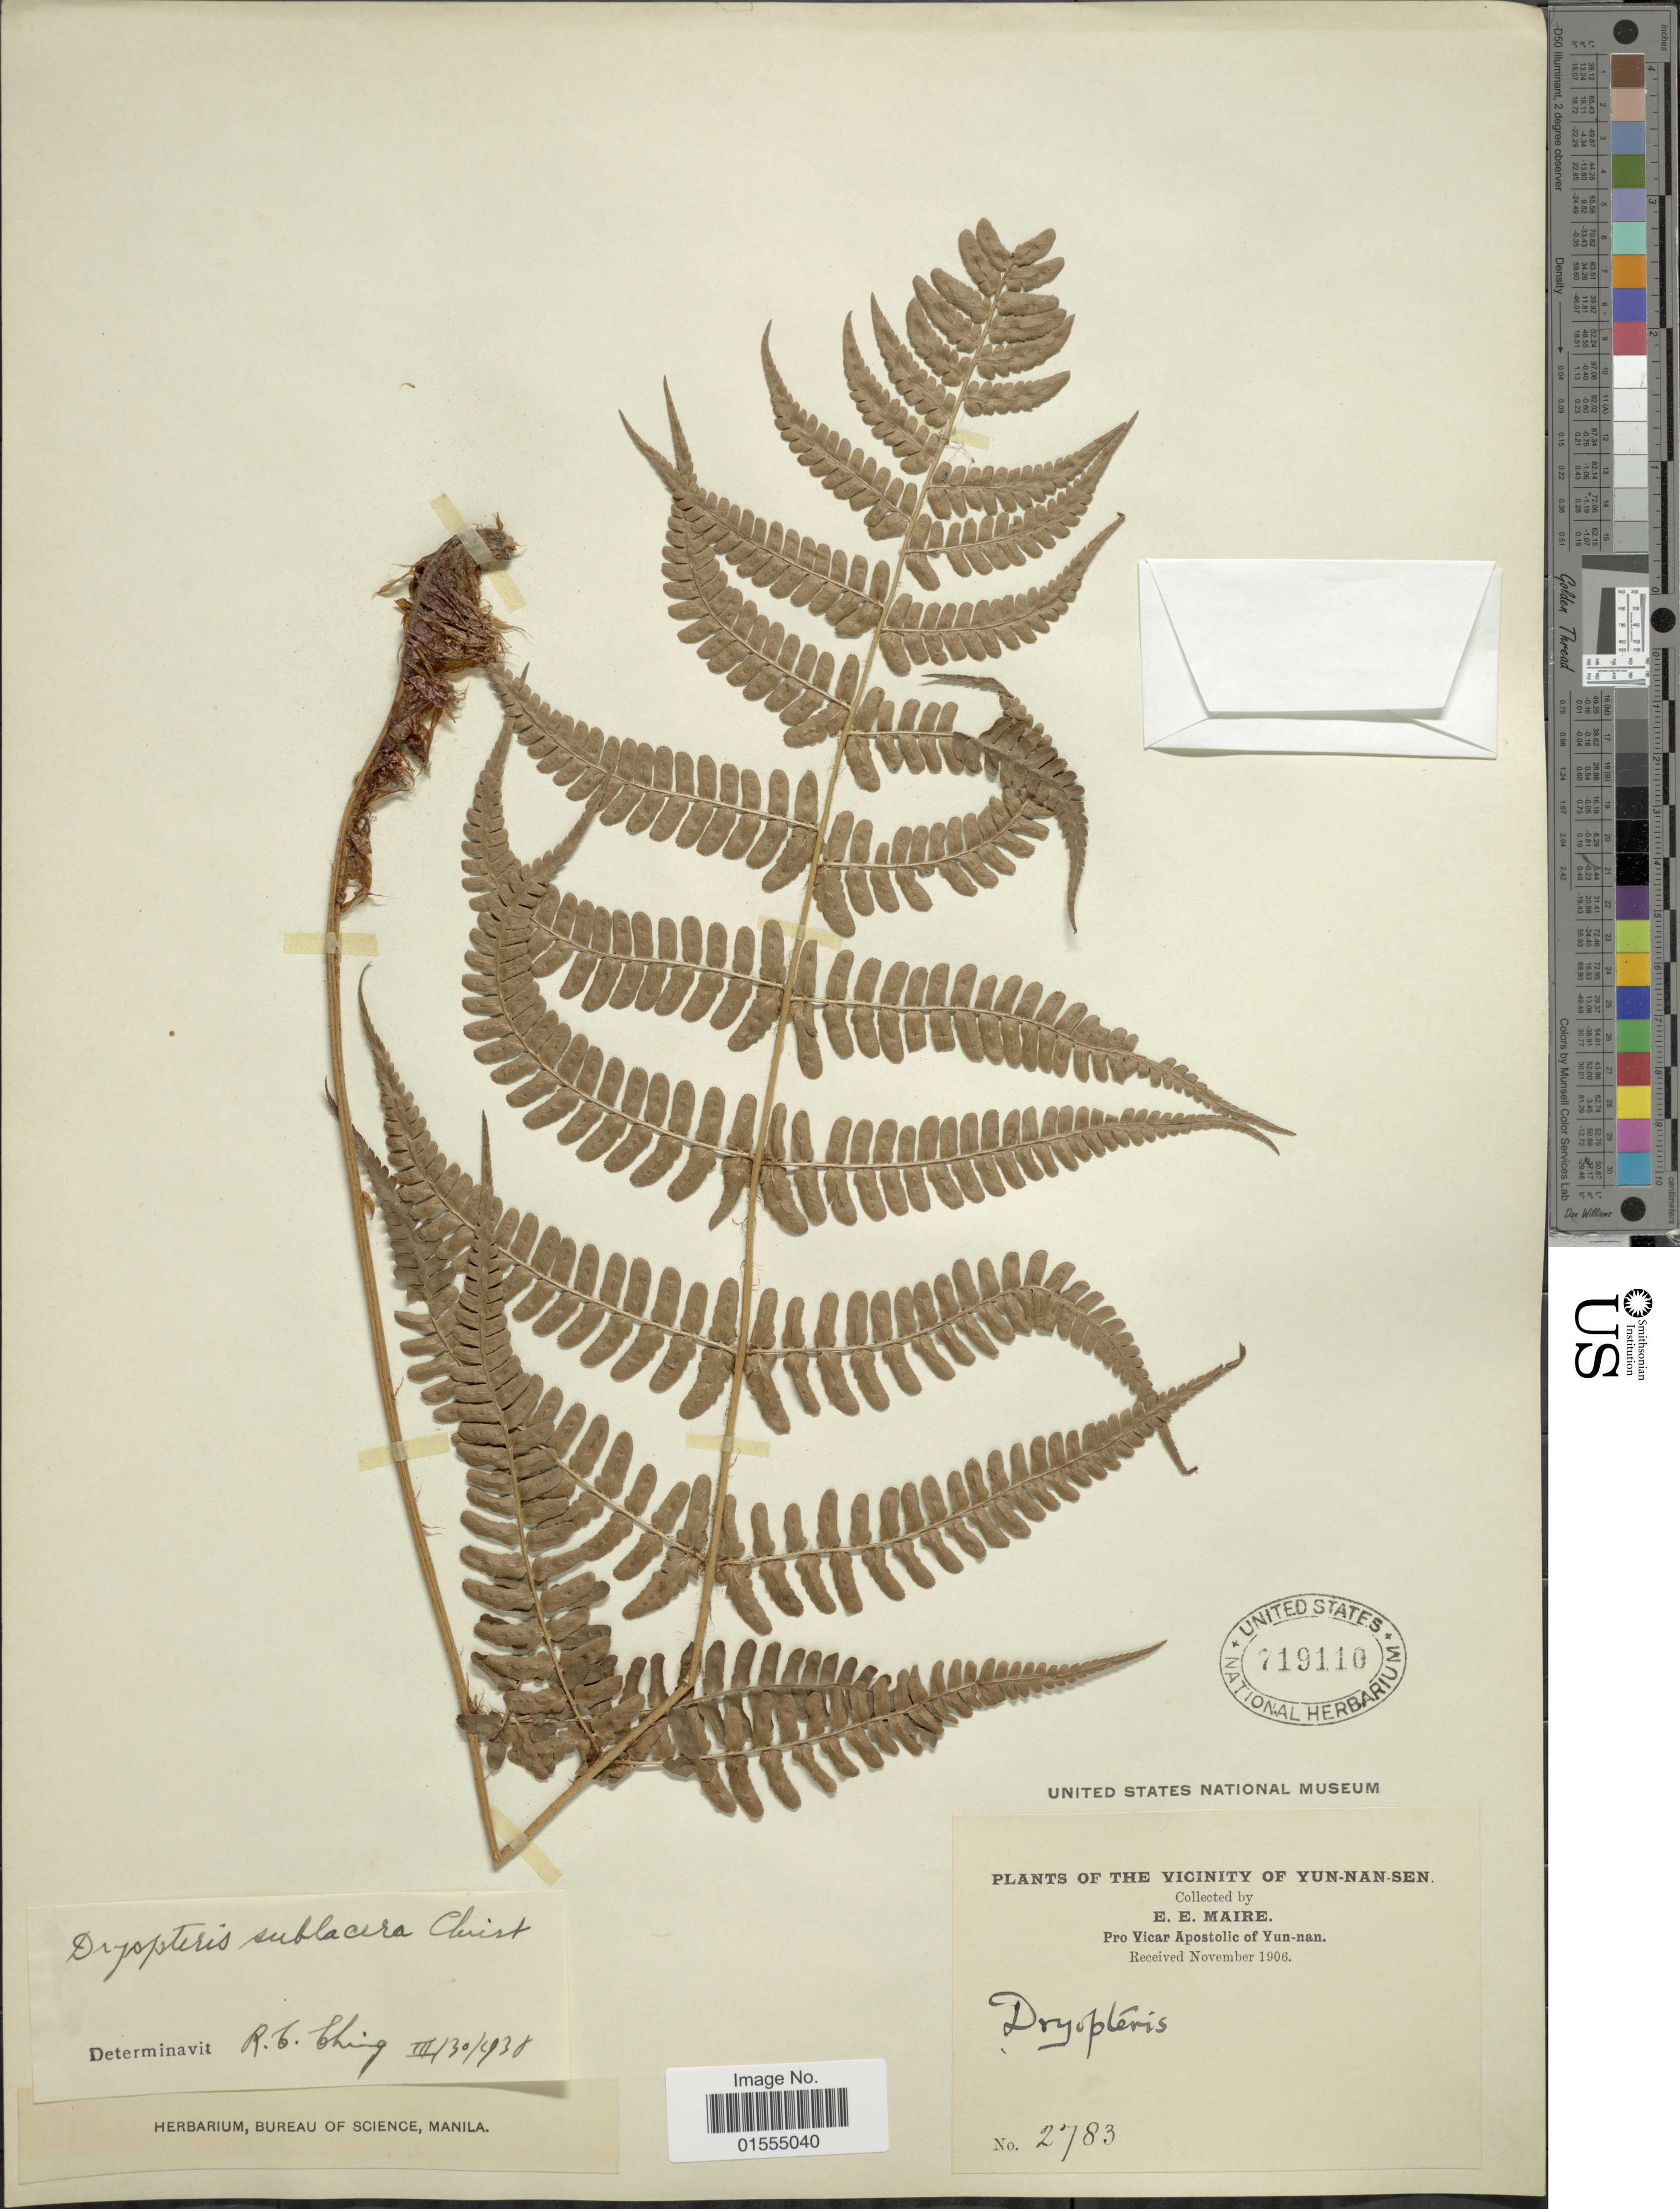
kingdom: Plantae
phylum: Tracheophyta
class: Polypodiopsida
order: Polypodiales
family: Dryopteridaceae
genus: Dryopteris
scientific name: Dryopteris sublacera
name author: Christ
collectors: E. E. Maire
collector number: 2783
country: China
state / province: Yunnan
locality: Vicinity of Yun-nan-sen, Pro Vicar Apostolic of Yun-nan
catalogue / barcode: US 719110